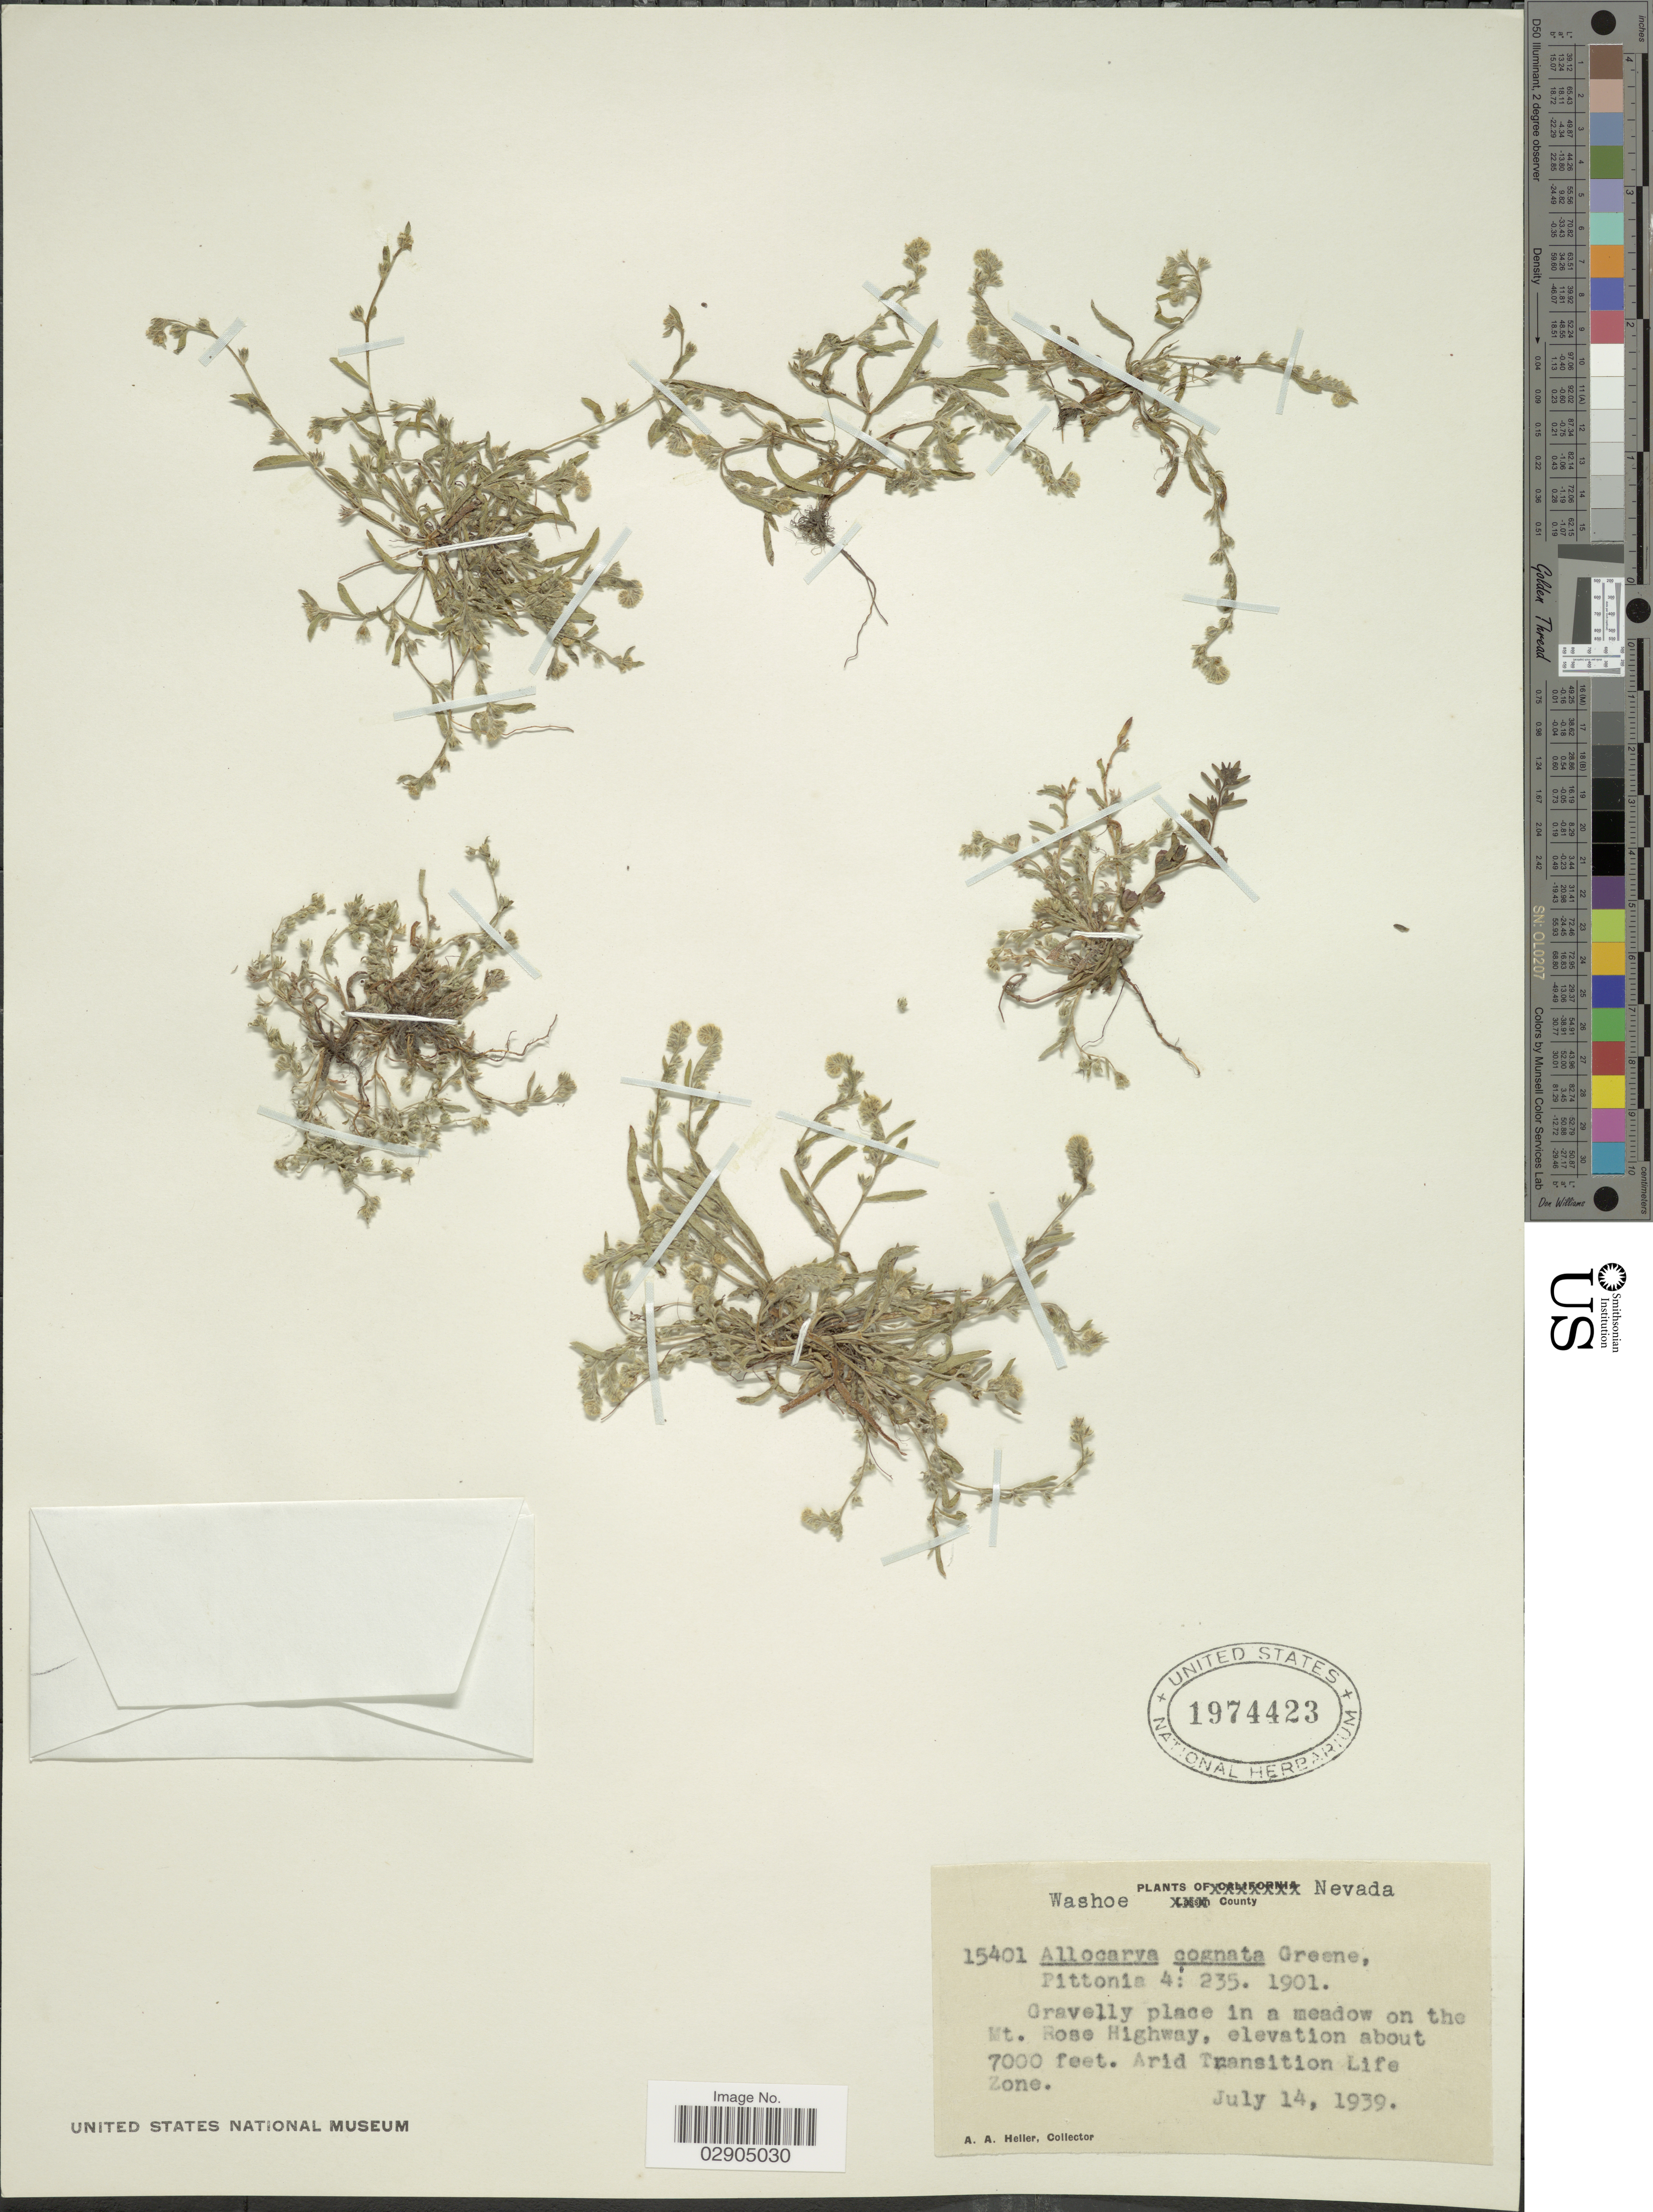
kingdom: Plantae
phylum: Tracheophyta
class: Magnoliopsida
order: Boraginales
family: Boraginaceae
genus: Allocarya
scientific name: Allocarya cognata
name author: Greene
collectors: A. A. Heller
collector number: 15401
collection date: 1939-07-14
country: United States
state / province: Nevada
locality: Washoe County. Gravelly place in a meadow on the Mt. Rose Highway. Arid Transition Life Zone.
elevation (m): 2134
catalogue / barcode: US 1974423